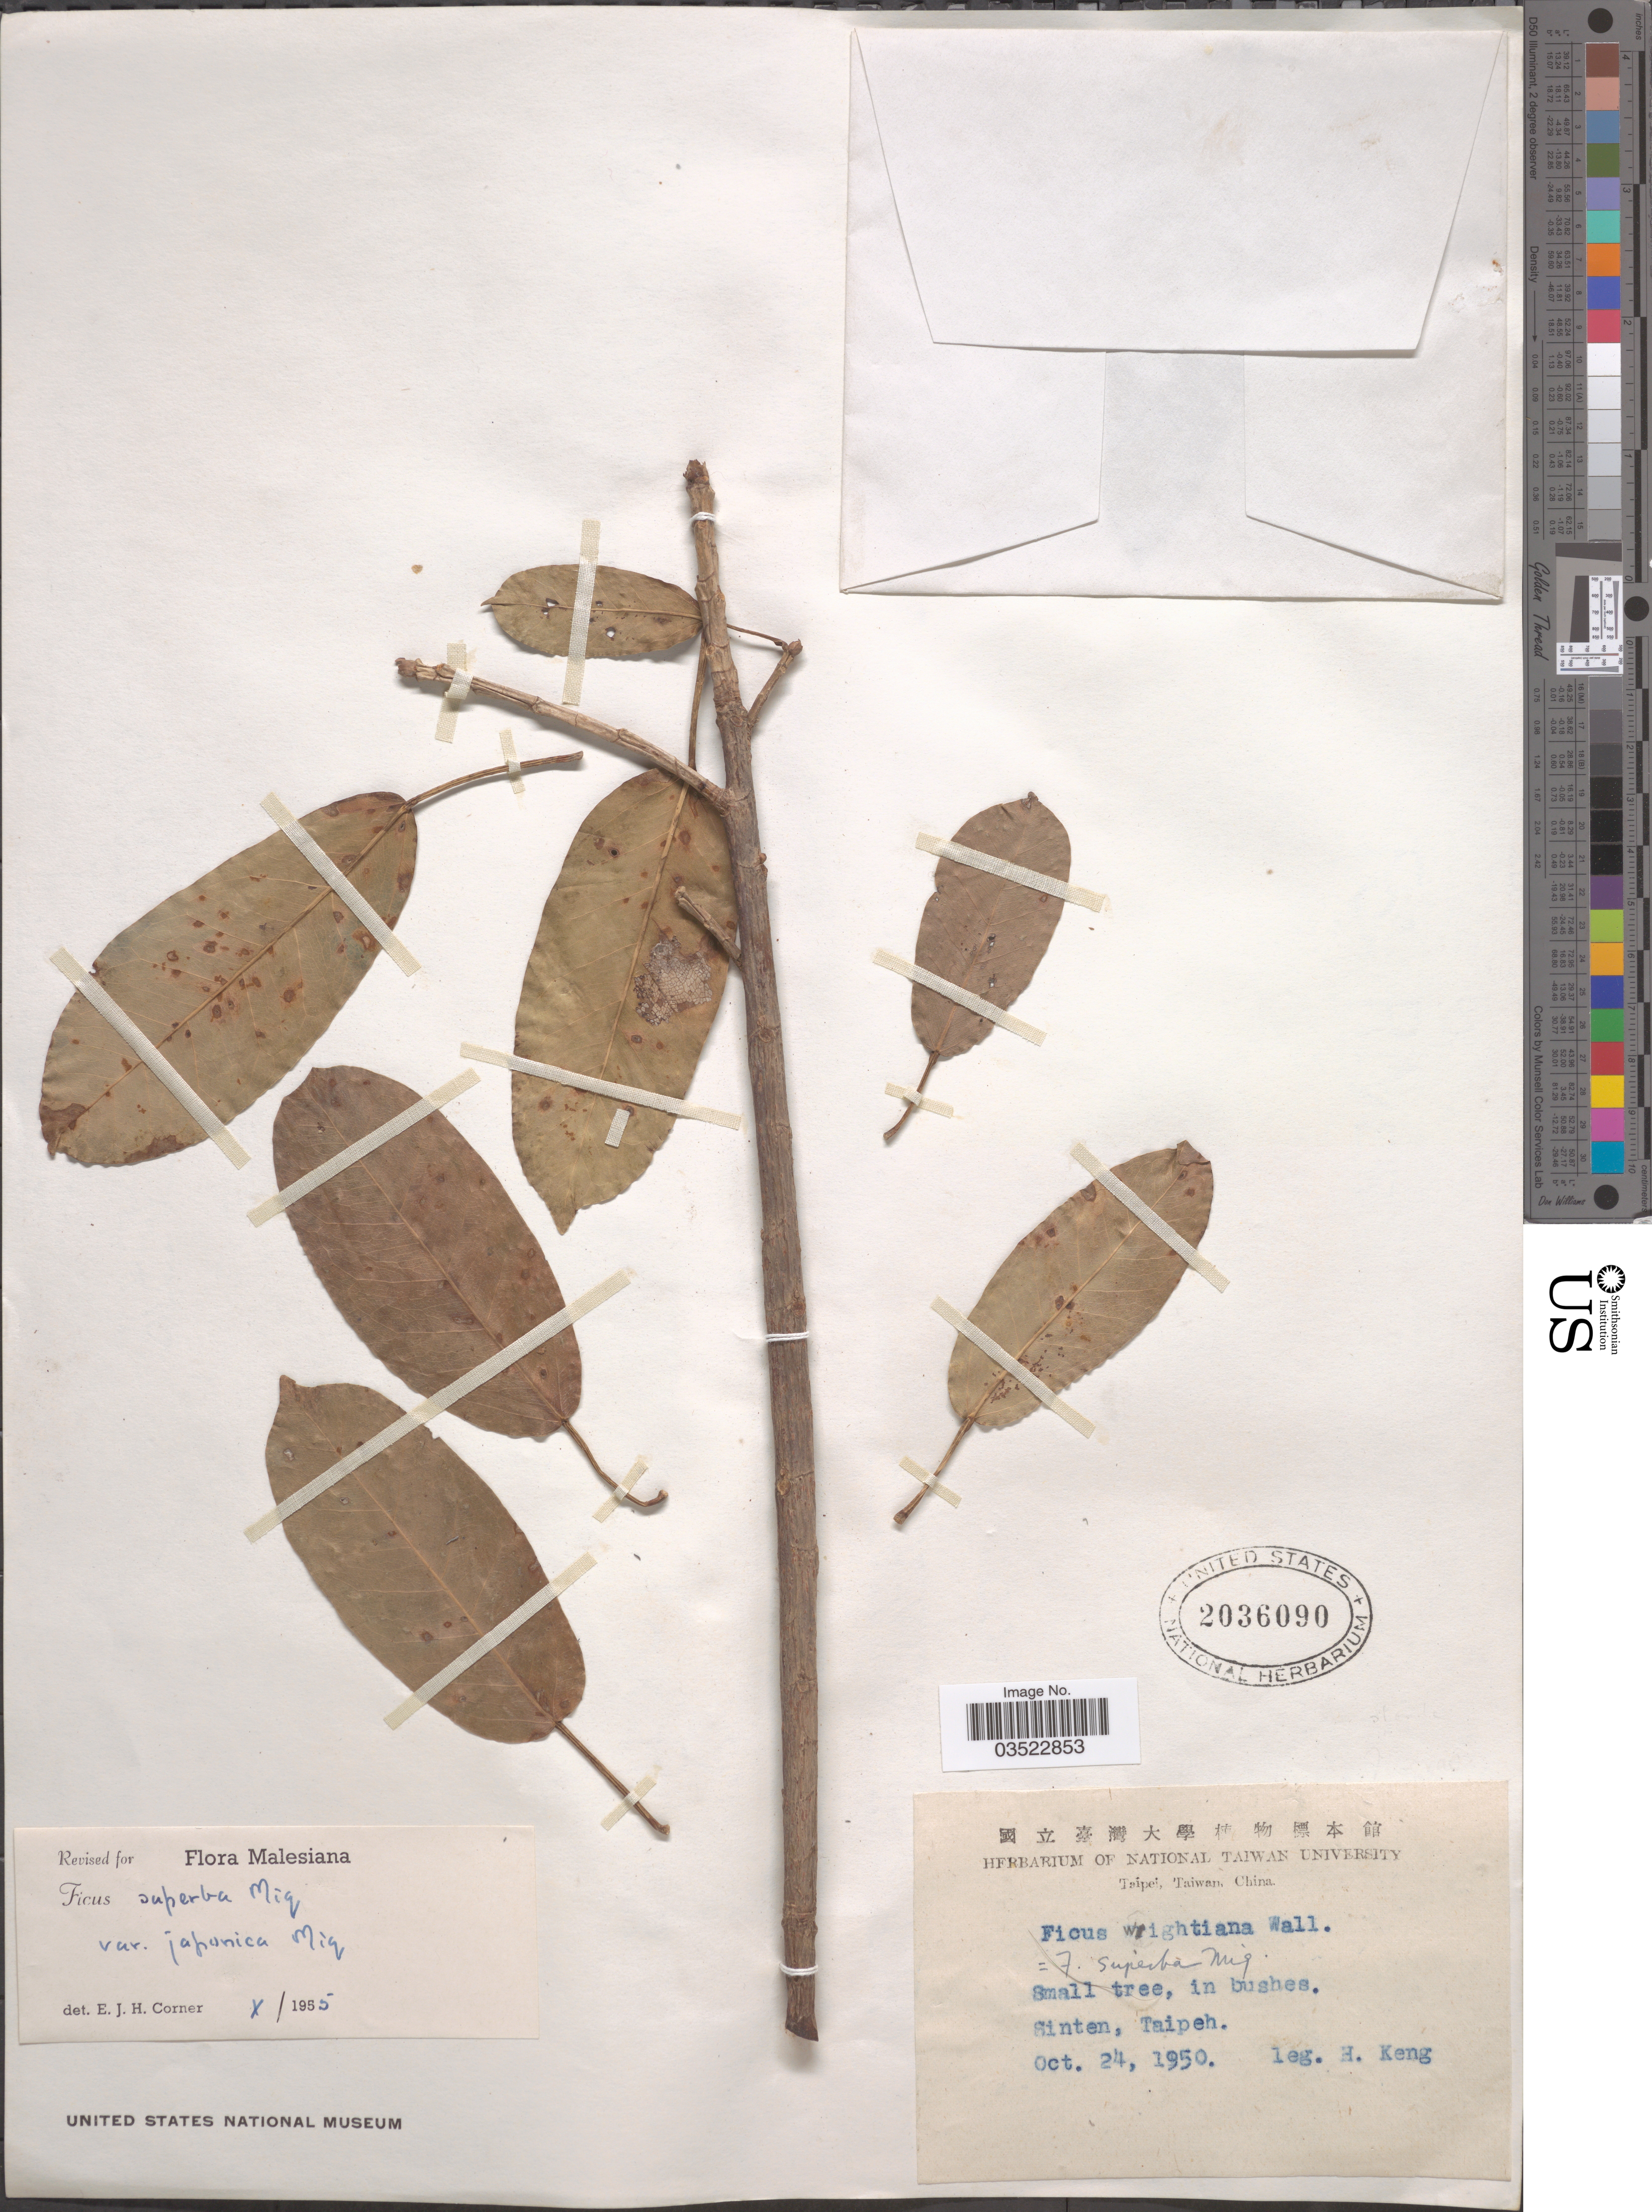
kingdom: Plantae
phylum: Tracheophyta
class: Magnoliopsida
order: Rosales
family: Moraceae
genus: Ficus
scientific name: Ficus superba var. japonica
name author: Miq.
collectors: H. Keng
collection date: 1950-10-24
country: China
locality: Sinten, Taipeh.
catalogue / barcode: US 2036090